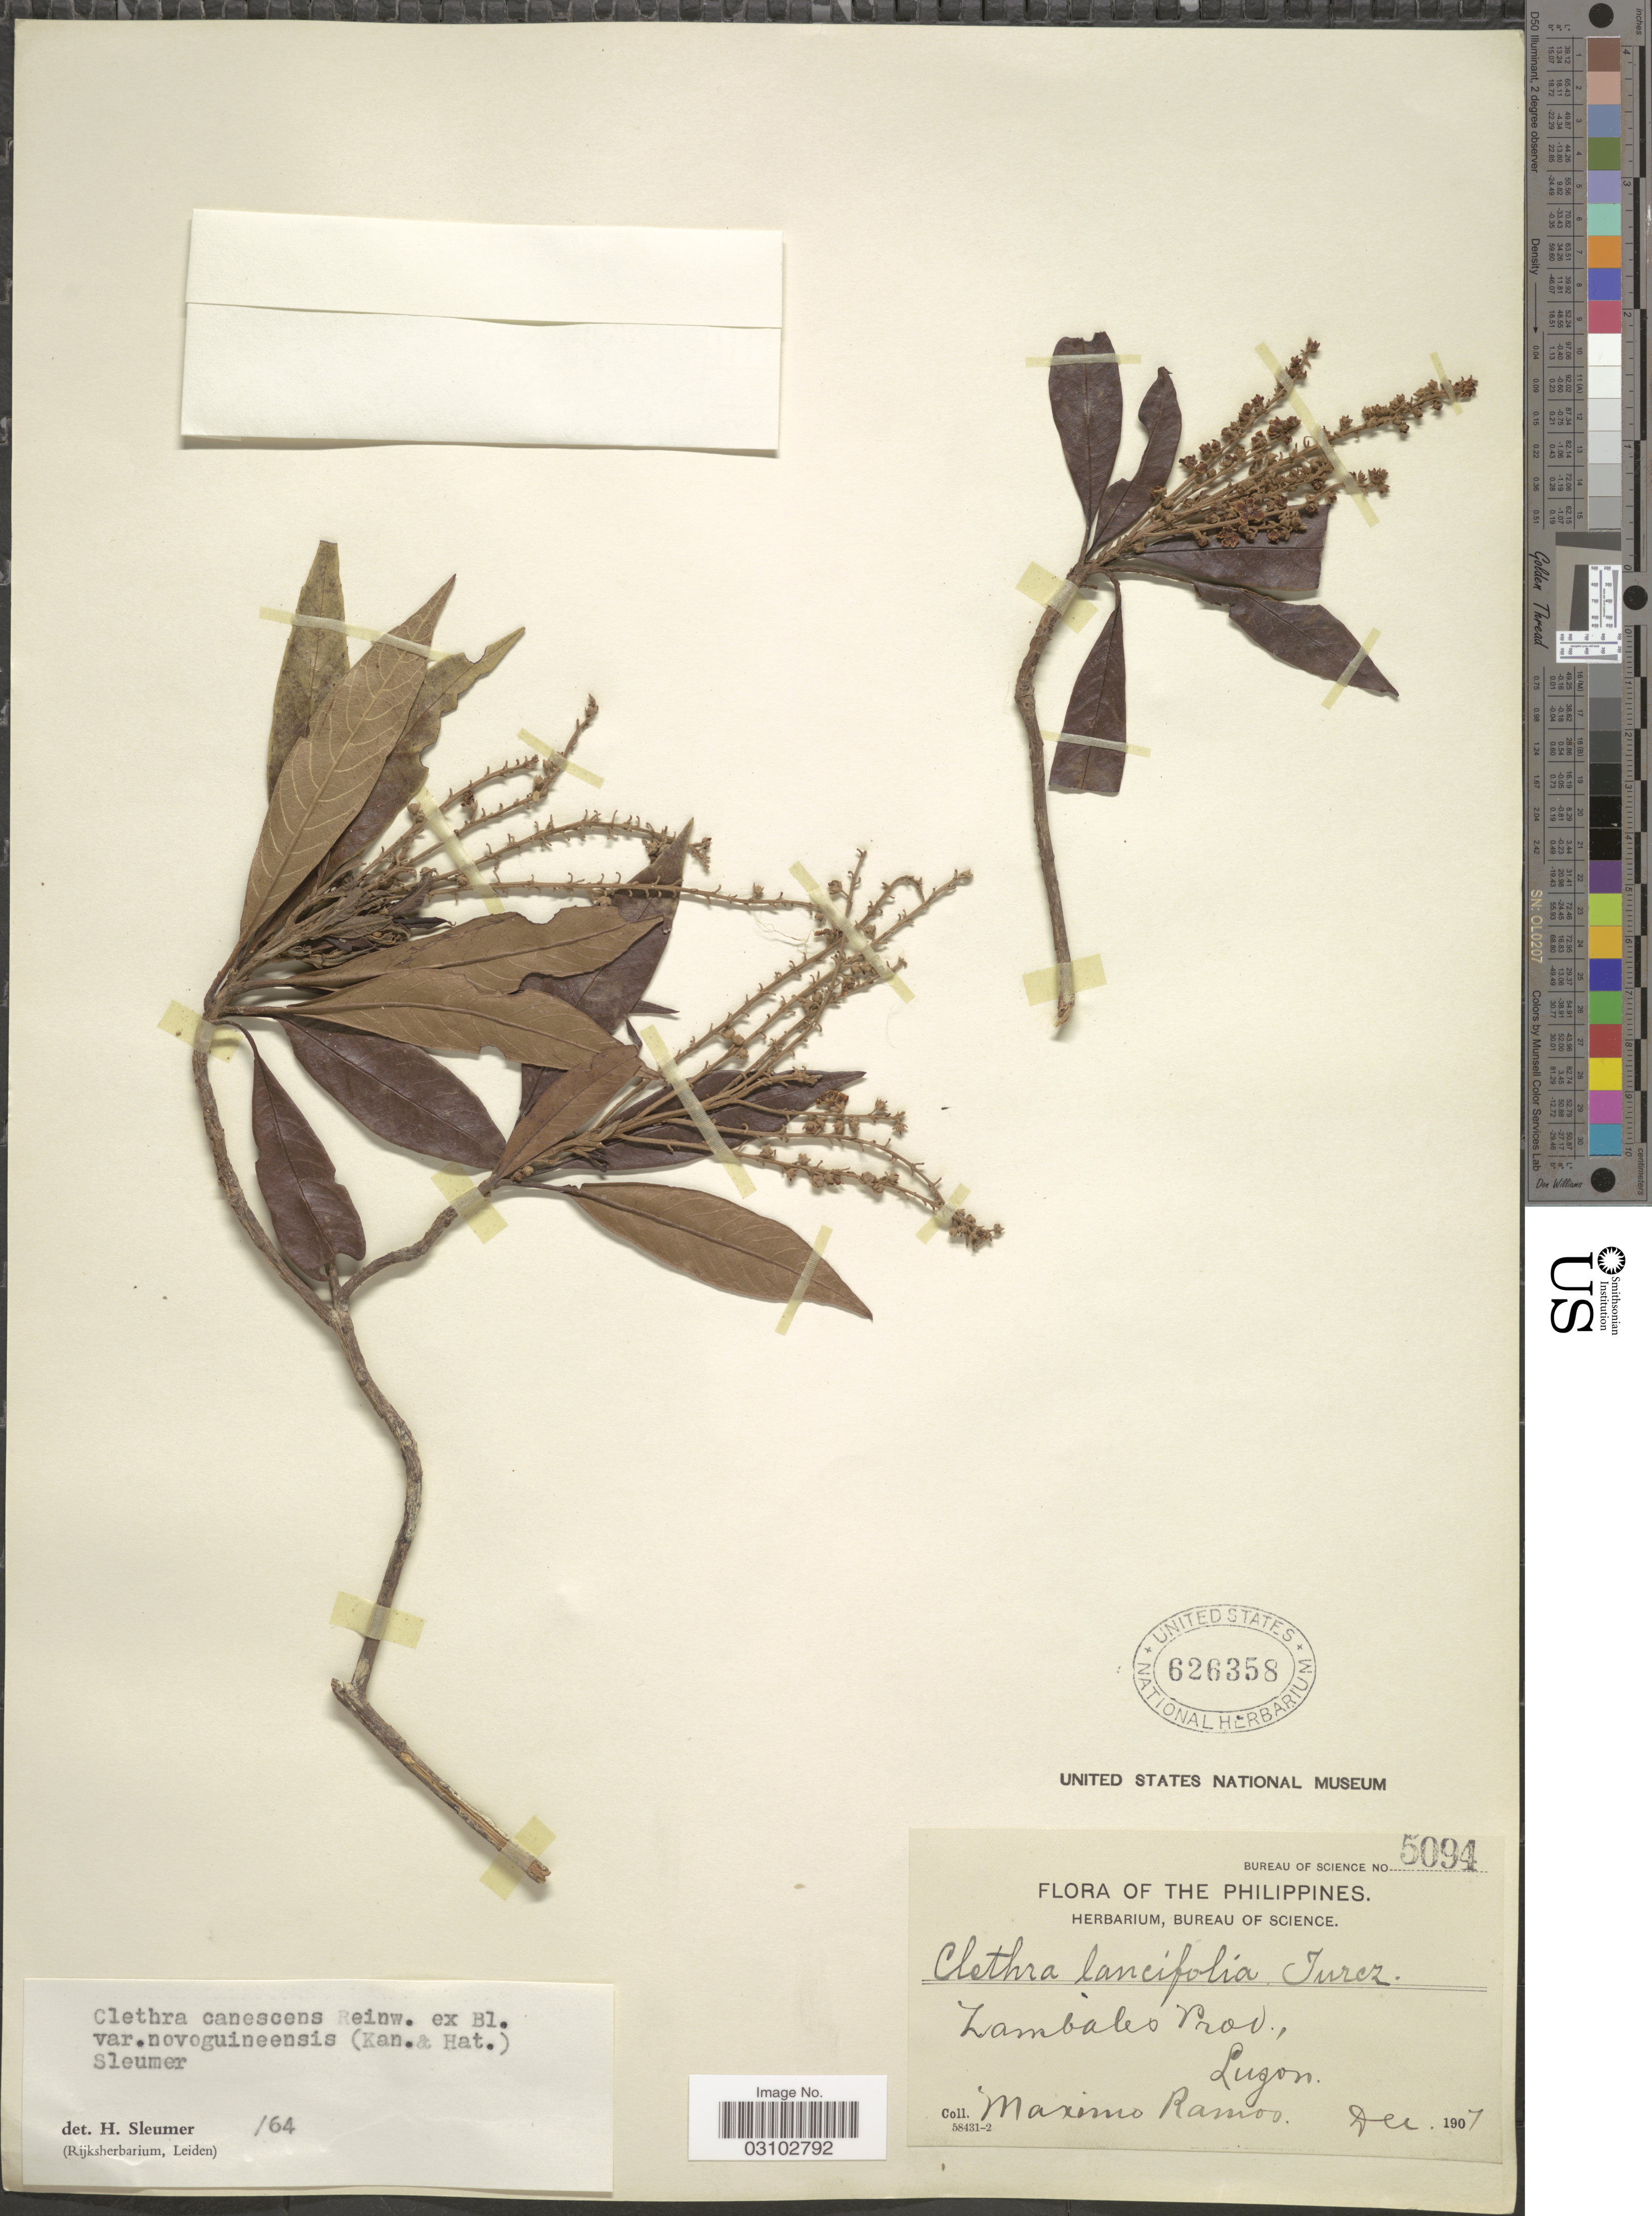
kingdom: Plantae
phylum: Tracheophyta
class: Magnoliopsida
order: Ericales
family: Clethraceae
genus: Clethra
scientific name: Clethra canescens var. novoguineensis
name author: (Kaneh. & Hatus.) Sleumer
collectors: M. Ramos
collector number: Bureau of Science 5094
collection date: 1907-12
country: Philippines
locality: Zambales Prov., Luzon.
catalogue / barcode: US 626358